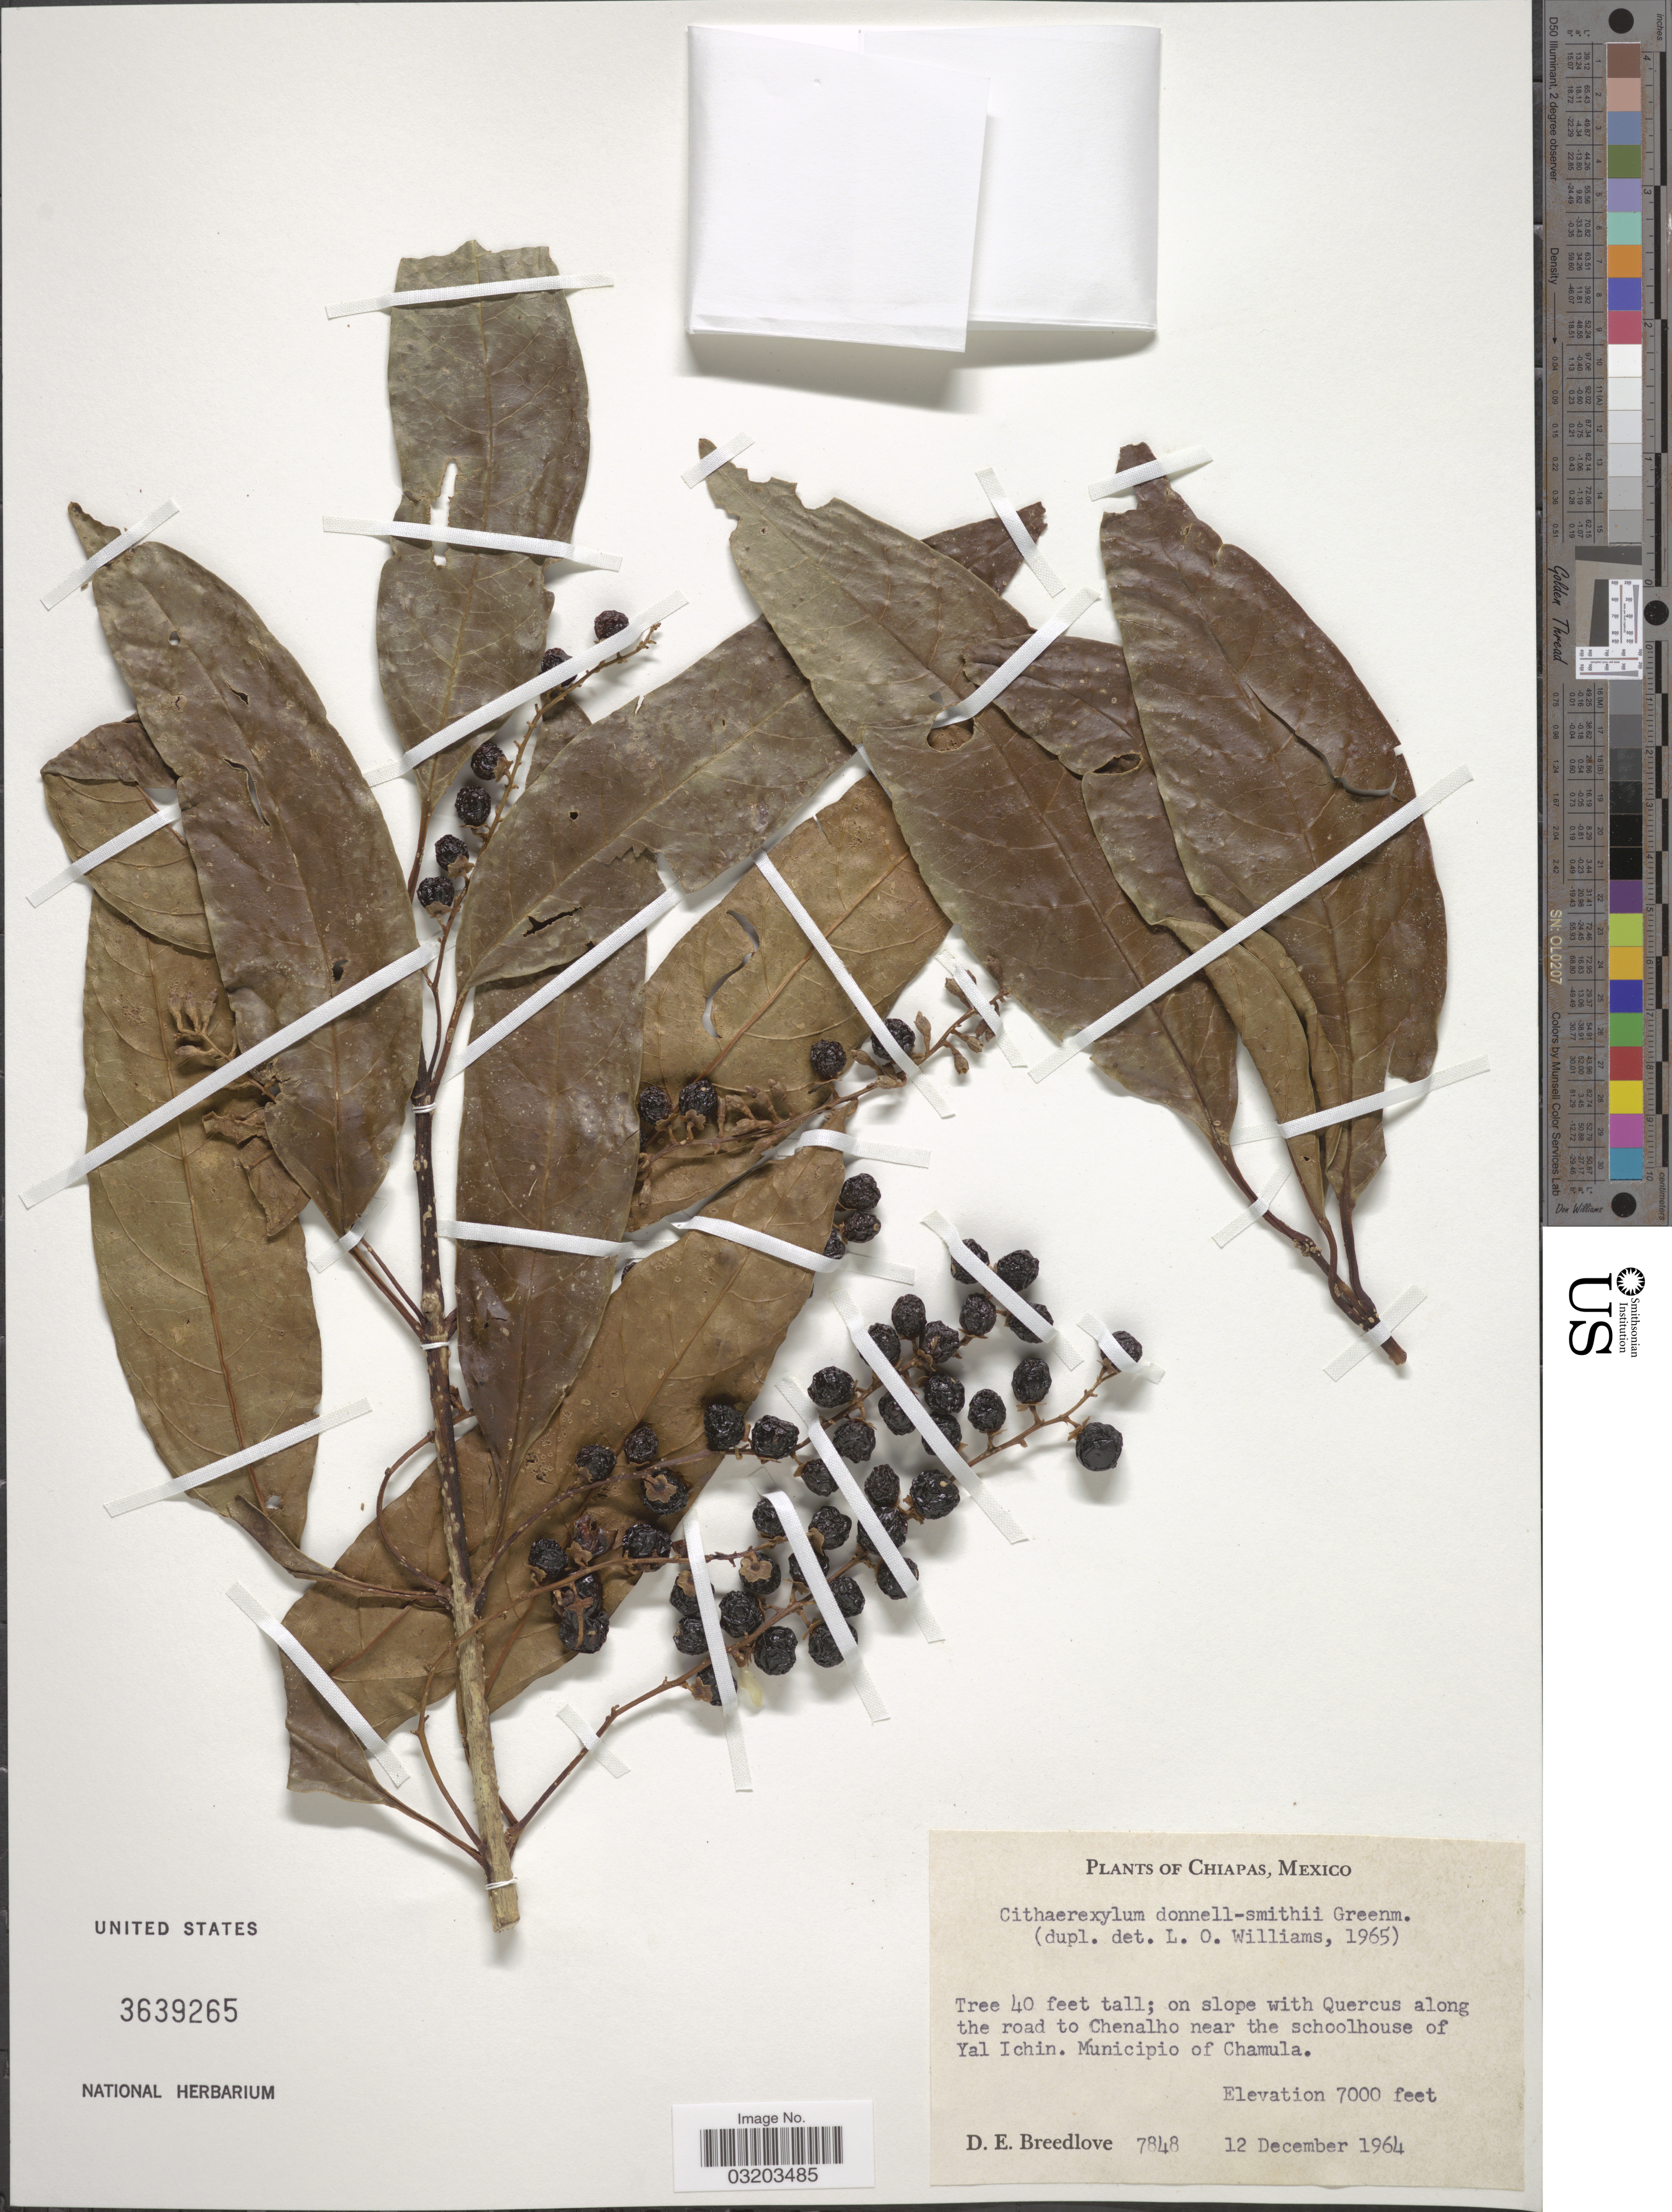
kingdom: Plantae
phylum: Tracheophyta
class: Magnoliopsida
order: Lamiales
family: Verbenaceae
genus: Citharexylum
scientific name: Citharexylum donnell-smithii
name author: Greenm.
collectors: D. E. Breedlove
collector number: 7848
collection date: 1964-12-12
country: Mexico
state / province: Chiapas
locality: Along the road to Chenalho near the schoolhouse of Yal Ichin. Múnicipio of Chamula.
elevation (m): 2134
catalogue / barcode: US 3639265